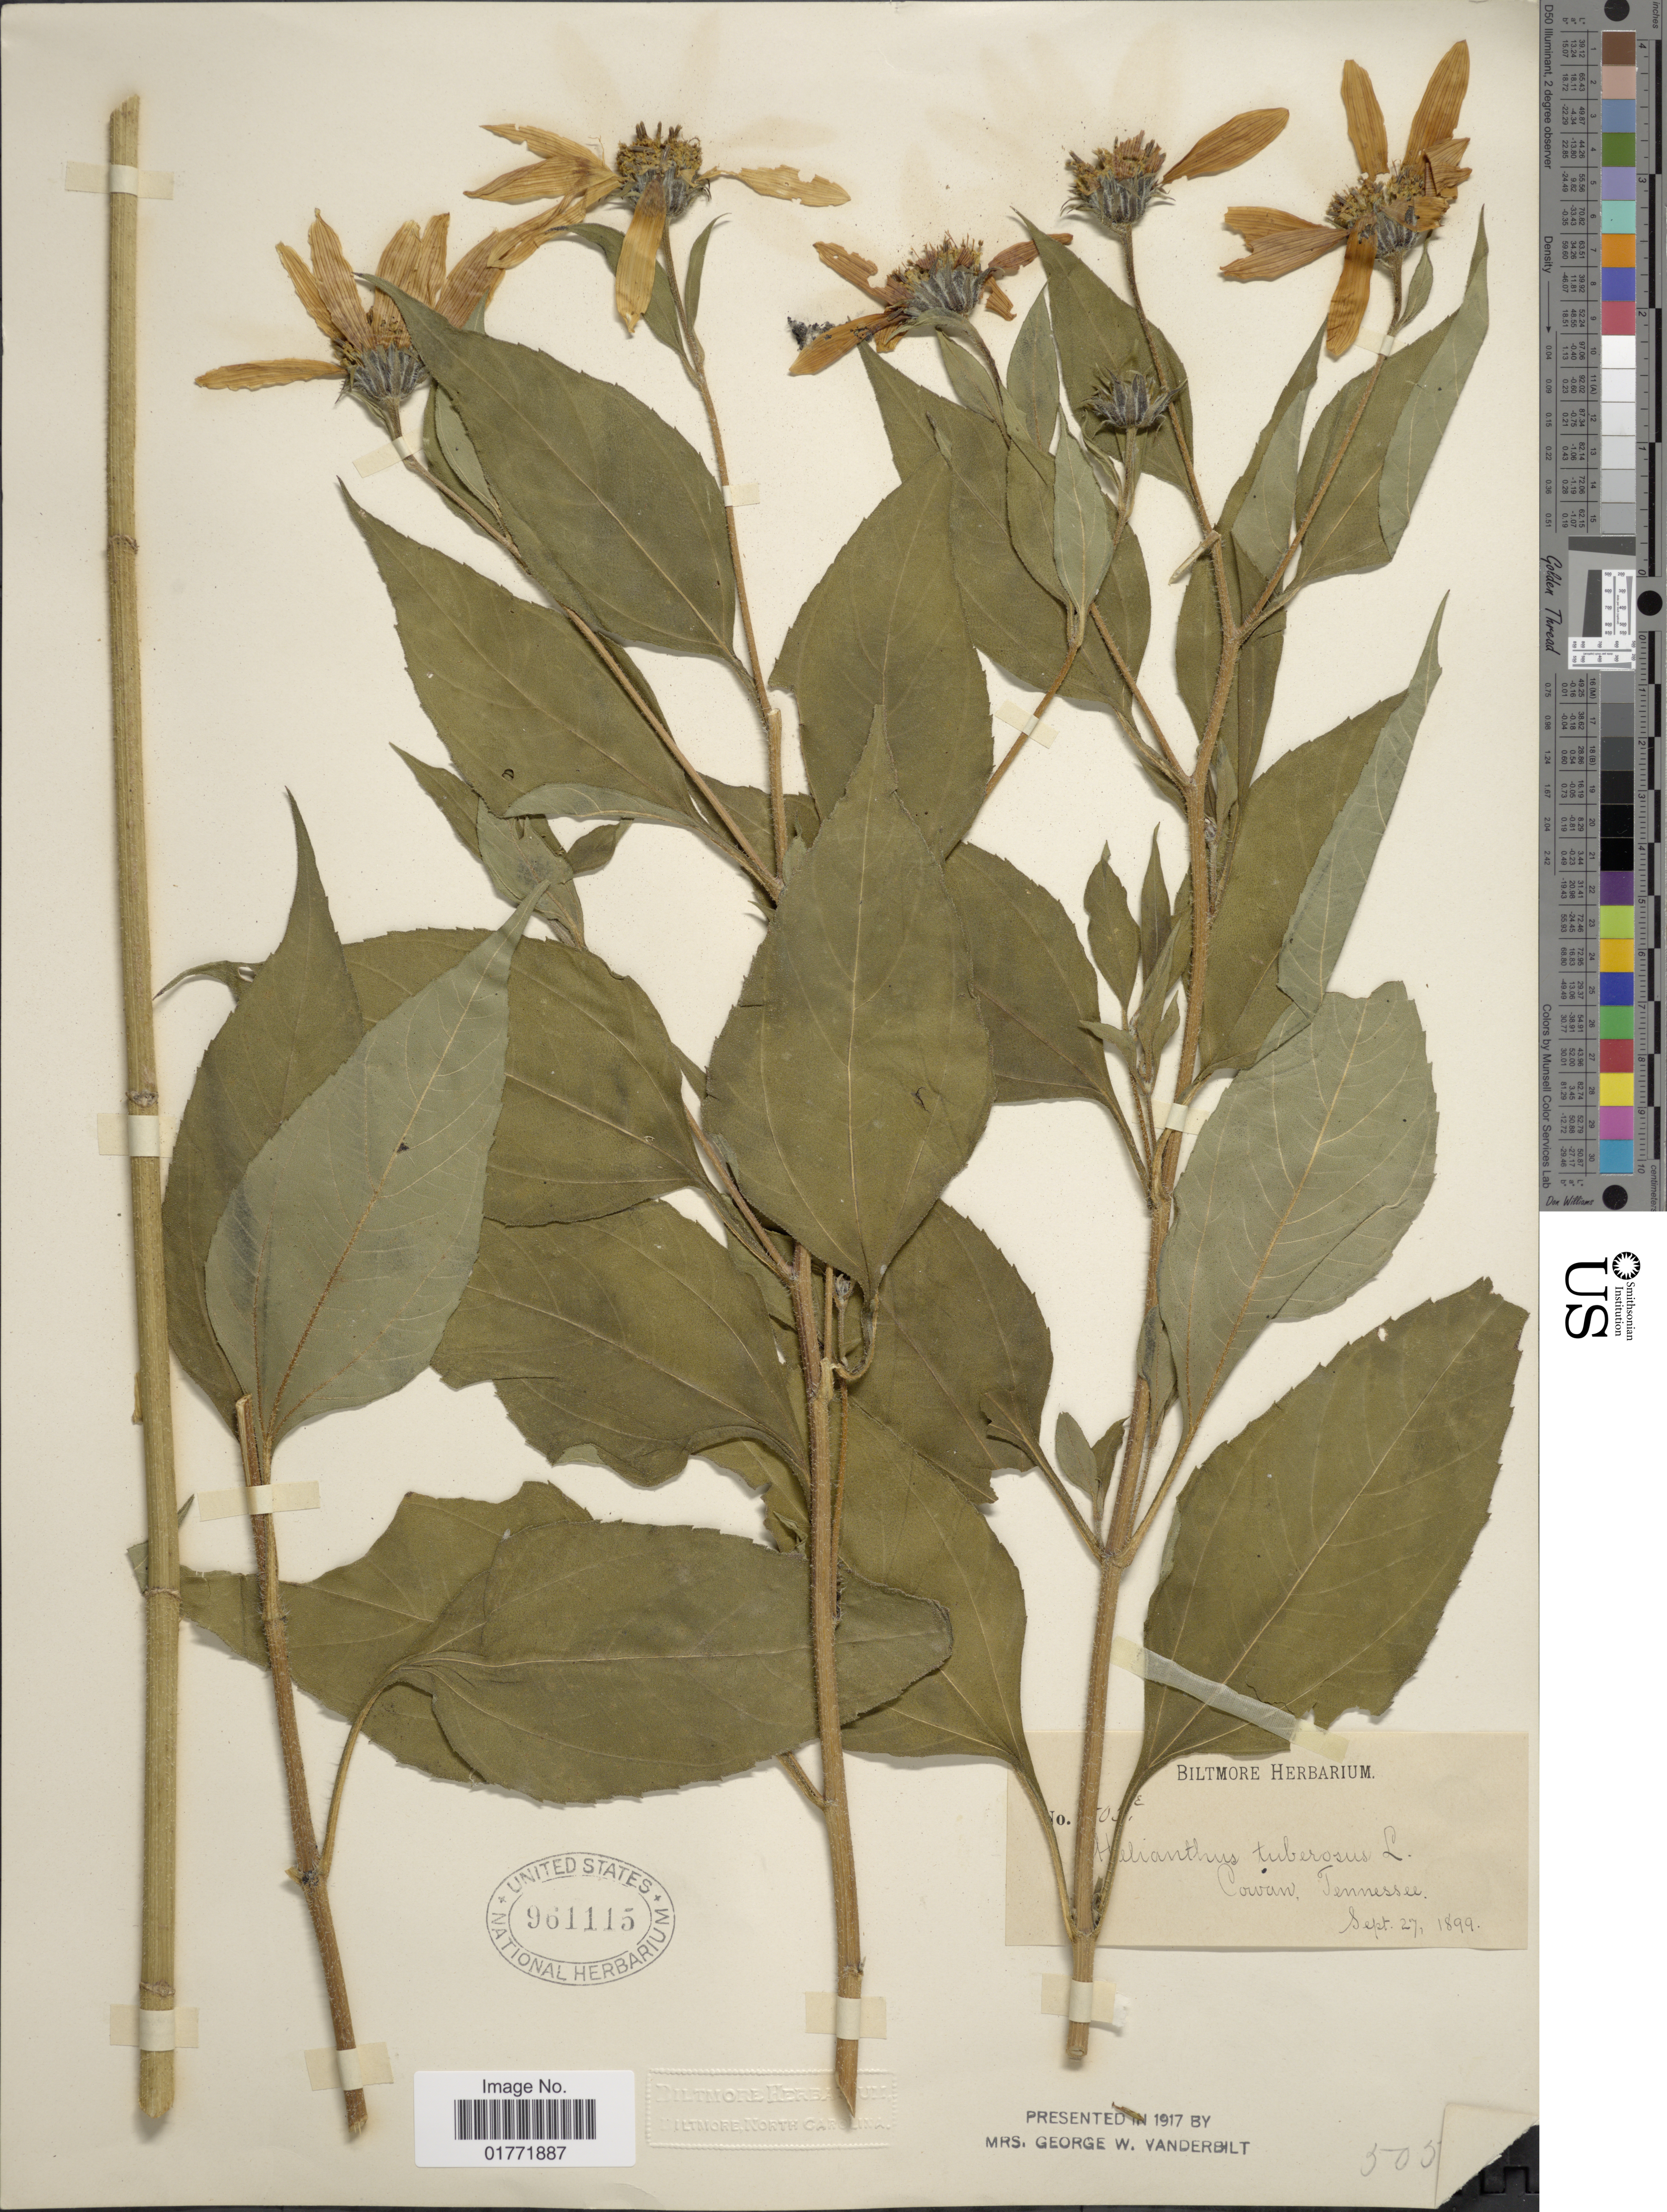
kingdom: Plantae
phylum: Tracheophyta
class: Magnoliopsida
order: Asterales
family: Asteraceae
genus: Helianthus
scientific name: Helianthus tuberosus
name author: L.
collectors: ex herb. Biltmore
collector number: !0E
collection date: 1899-09-27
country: United States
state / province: Tennessee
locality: Corvan, Tennessee,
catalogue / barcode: US 961115